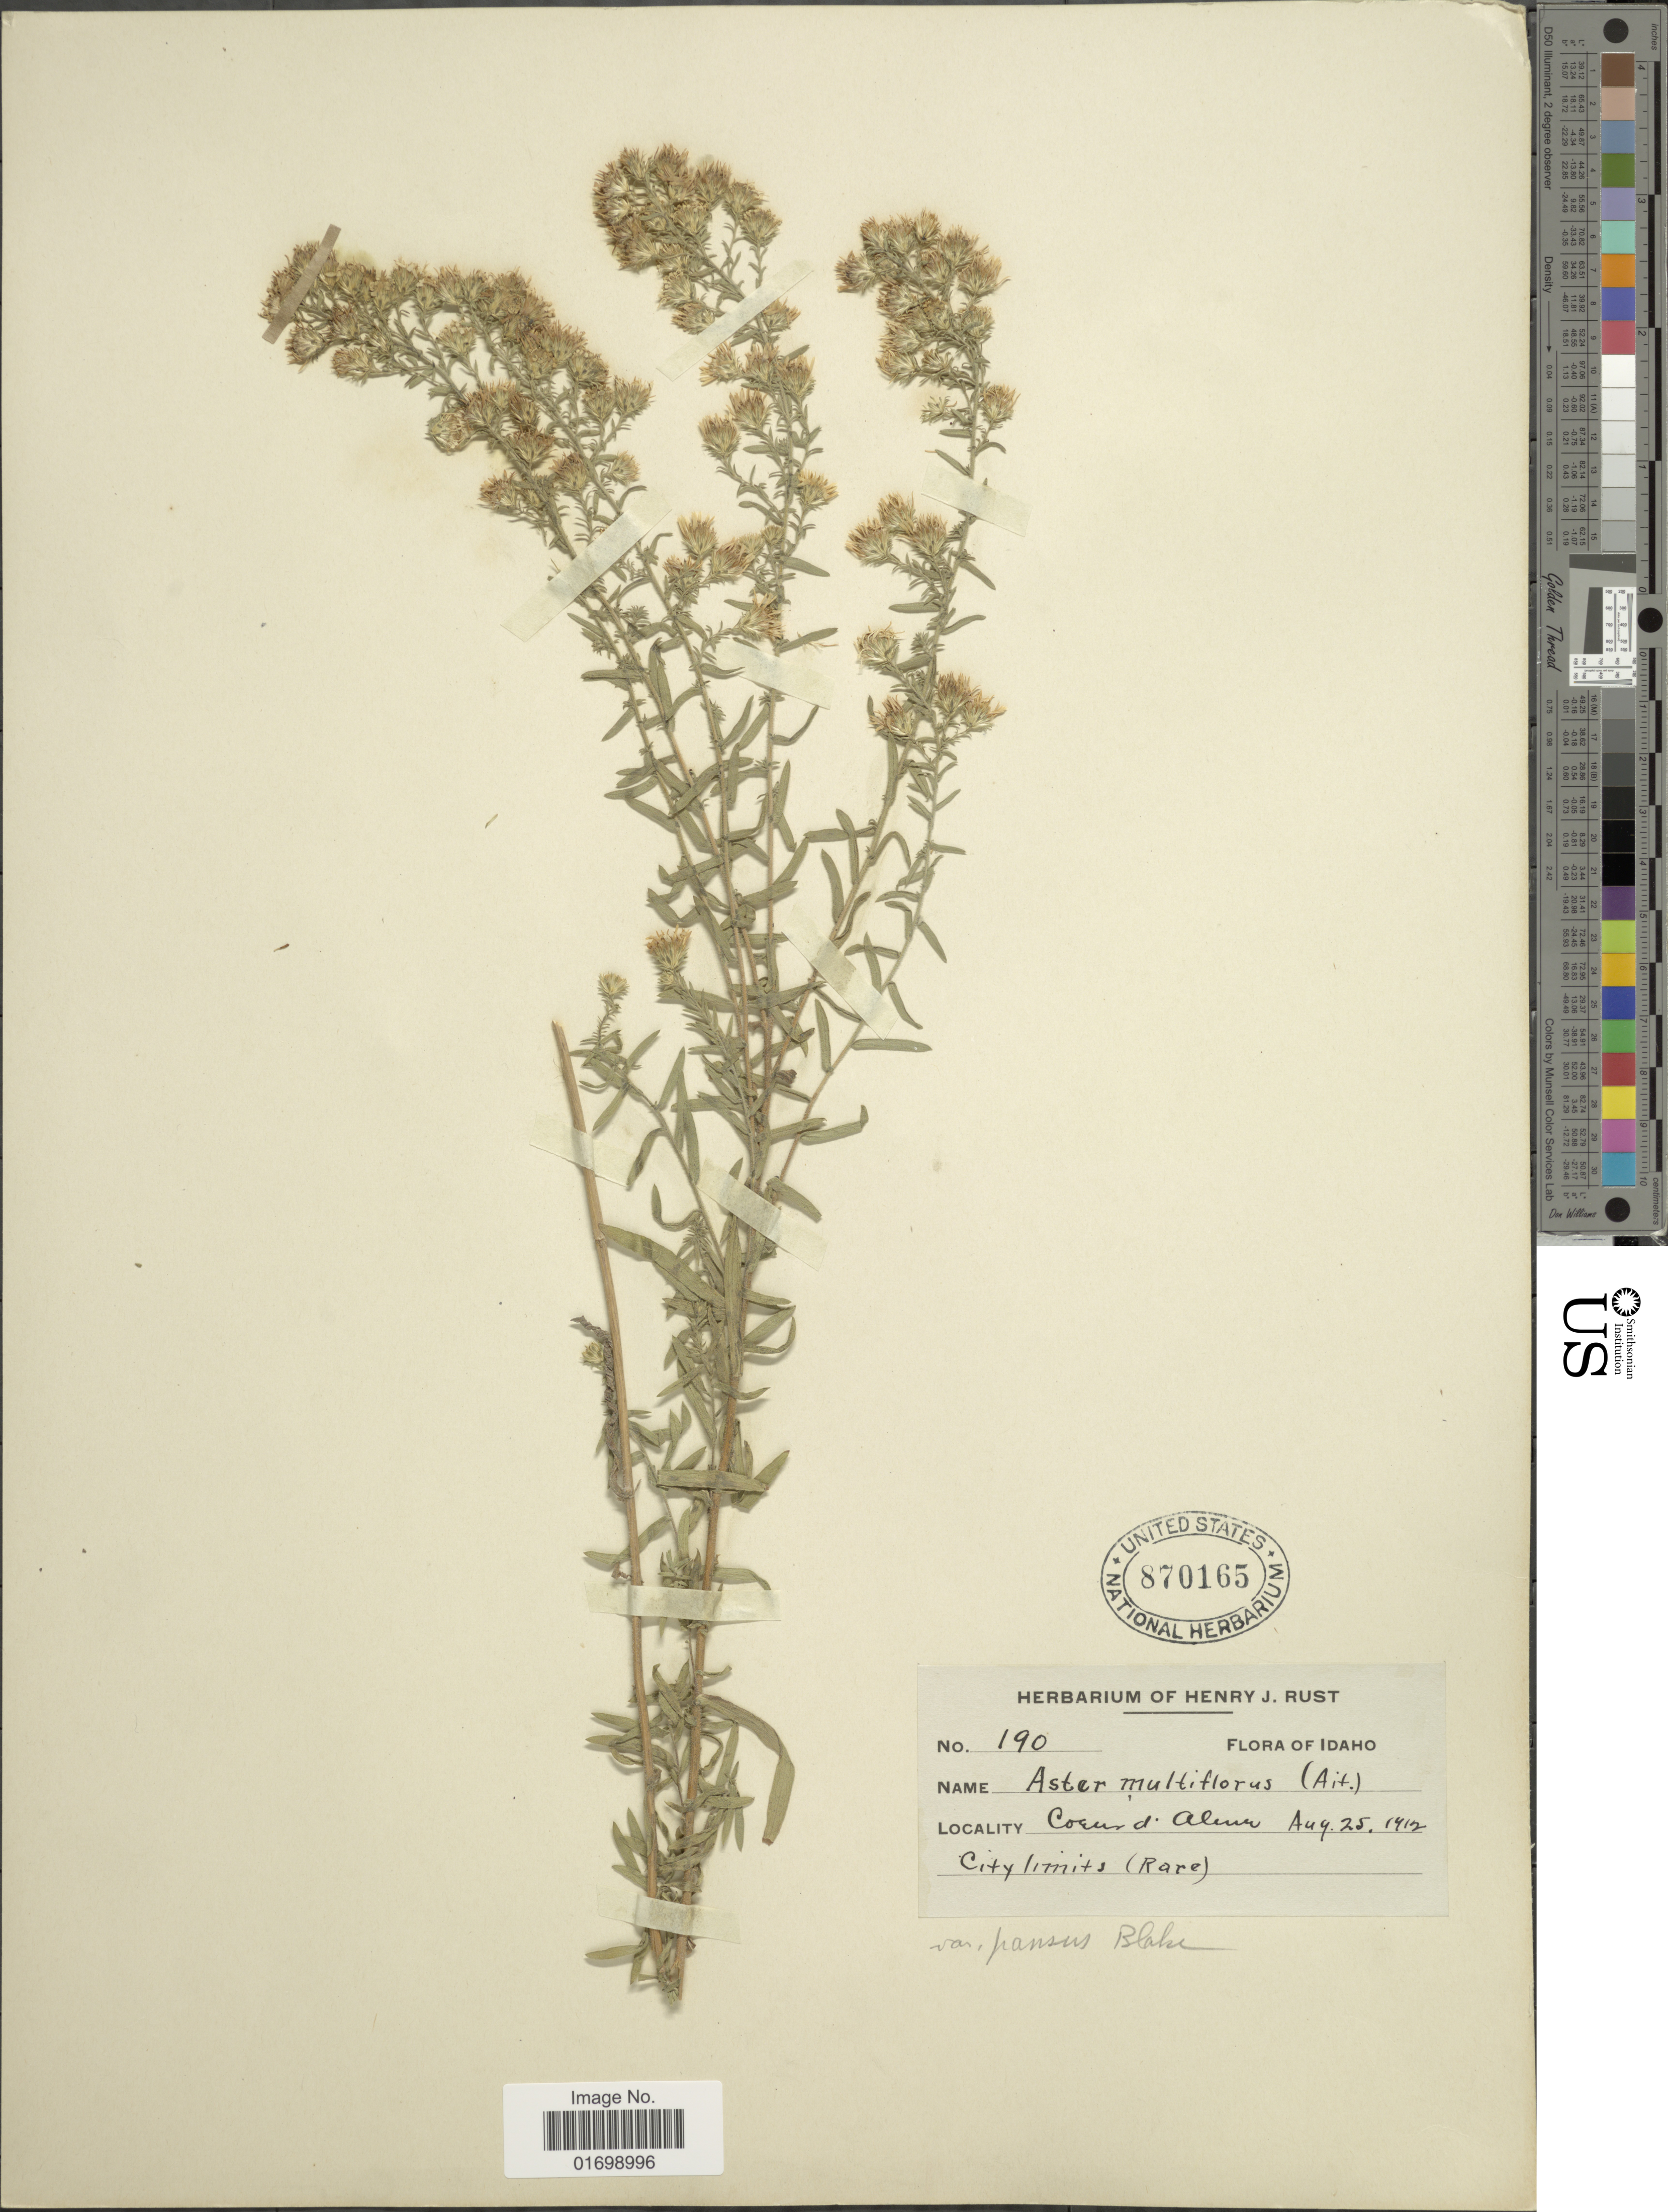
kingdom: Plantae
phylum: Tracheophyta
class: Magnoliopsida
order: Asterales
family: Asteraceae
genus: Symphyotrichum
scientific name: Symphyotrichum ericoides var. prostratum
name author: (Kuntze) G.L. Nesom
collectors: ex herb. Henry J. Rust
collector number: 190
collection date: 1912-08-25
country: United States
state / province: Idaho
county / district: Kootenai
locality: Coeur d'Alene, city limits (rare).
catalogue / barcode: US 870165